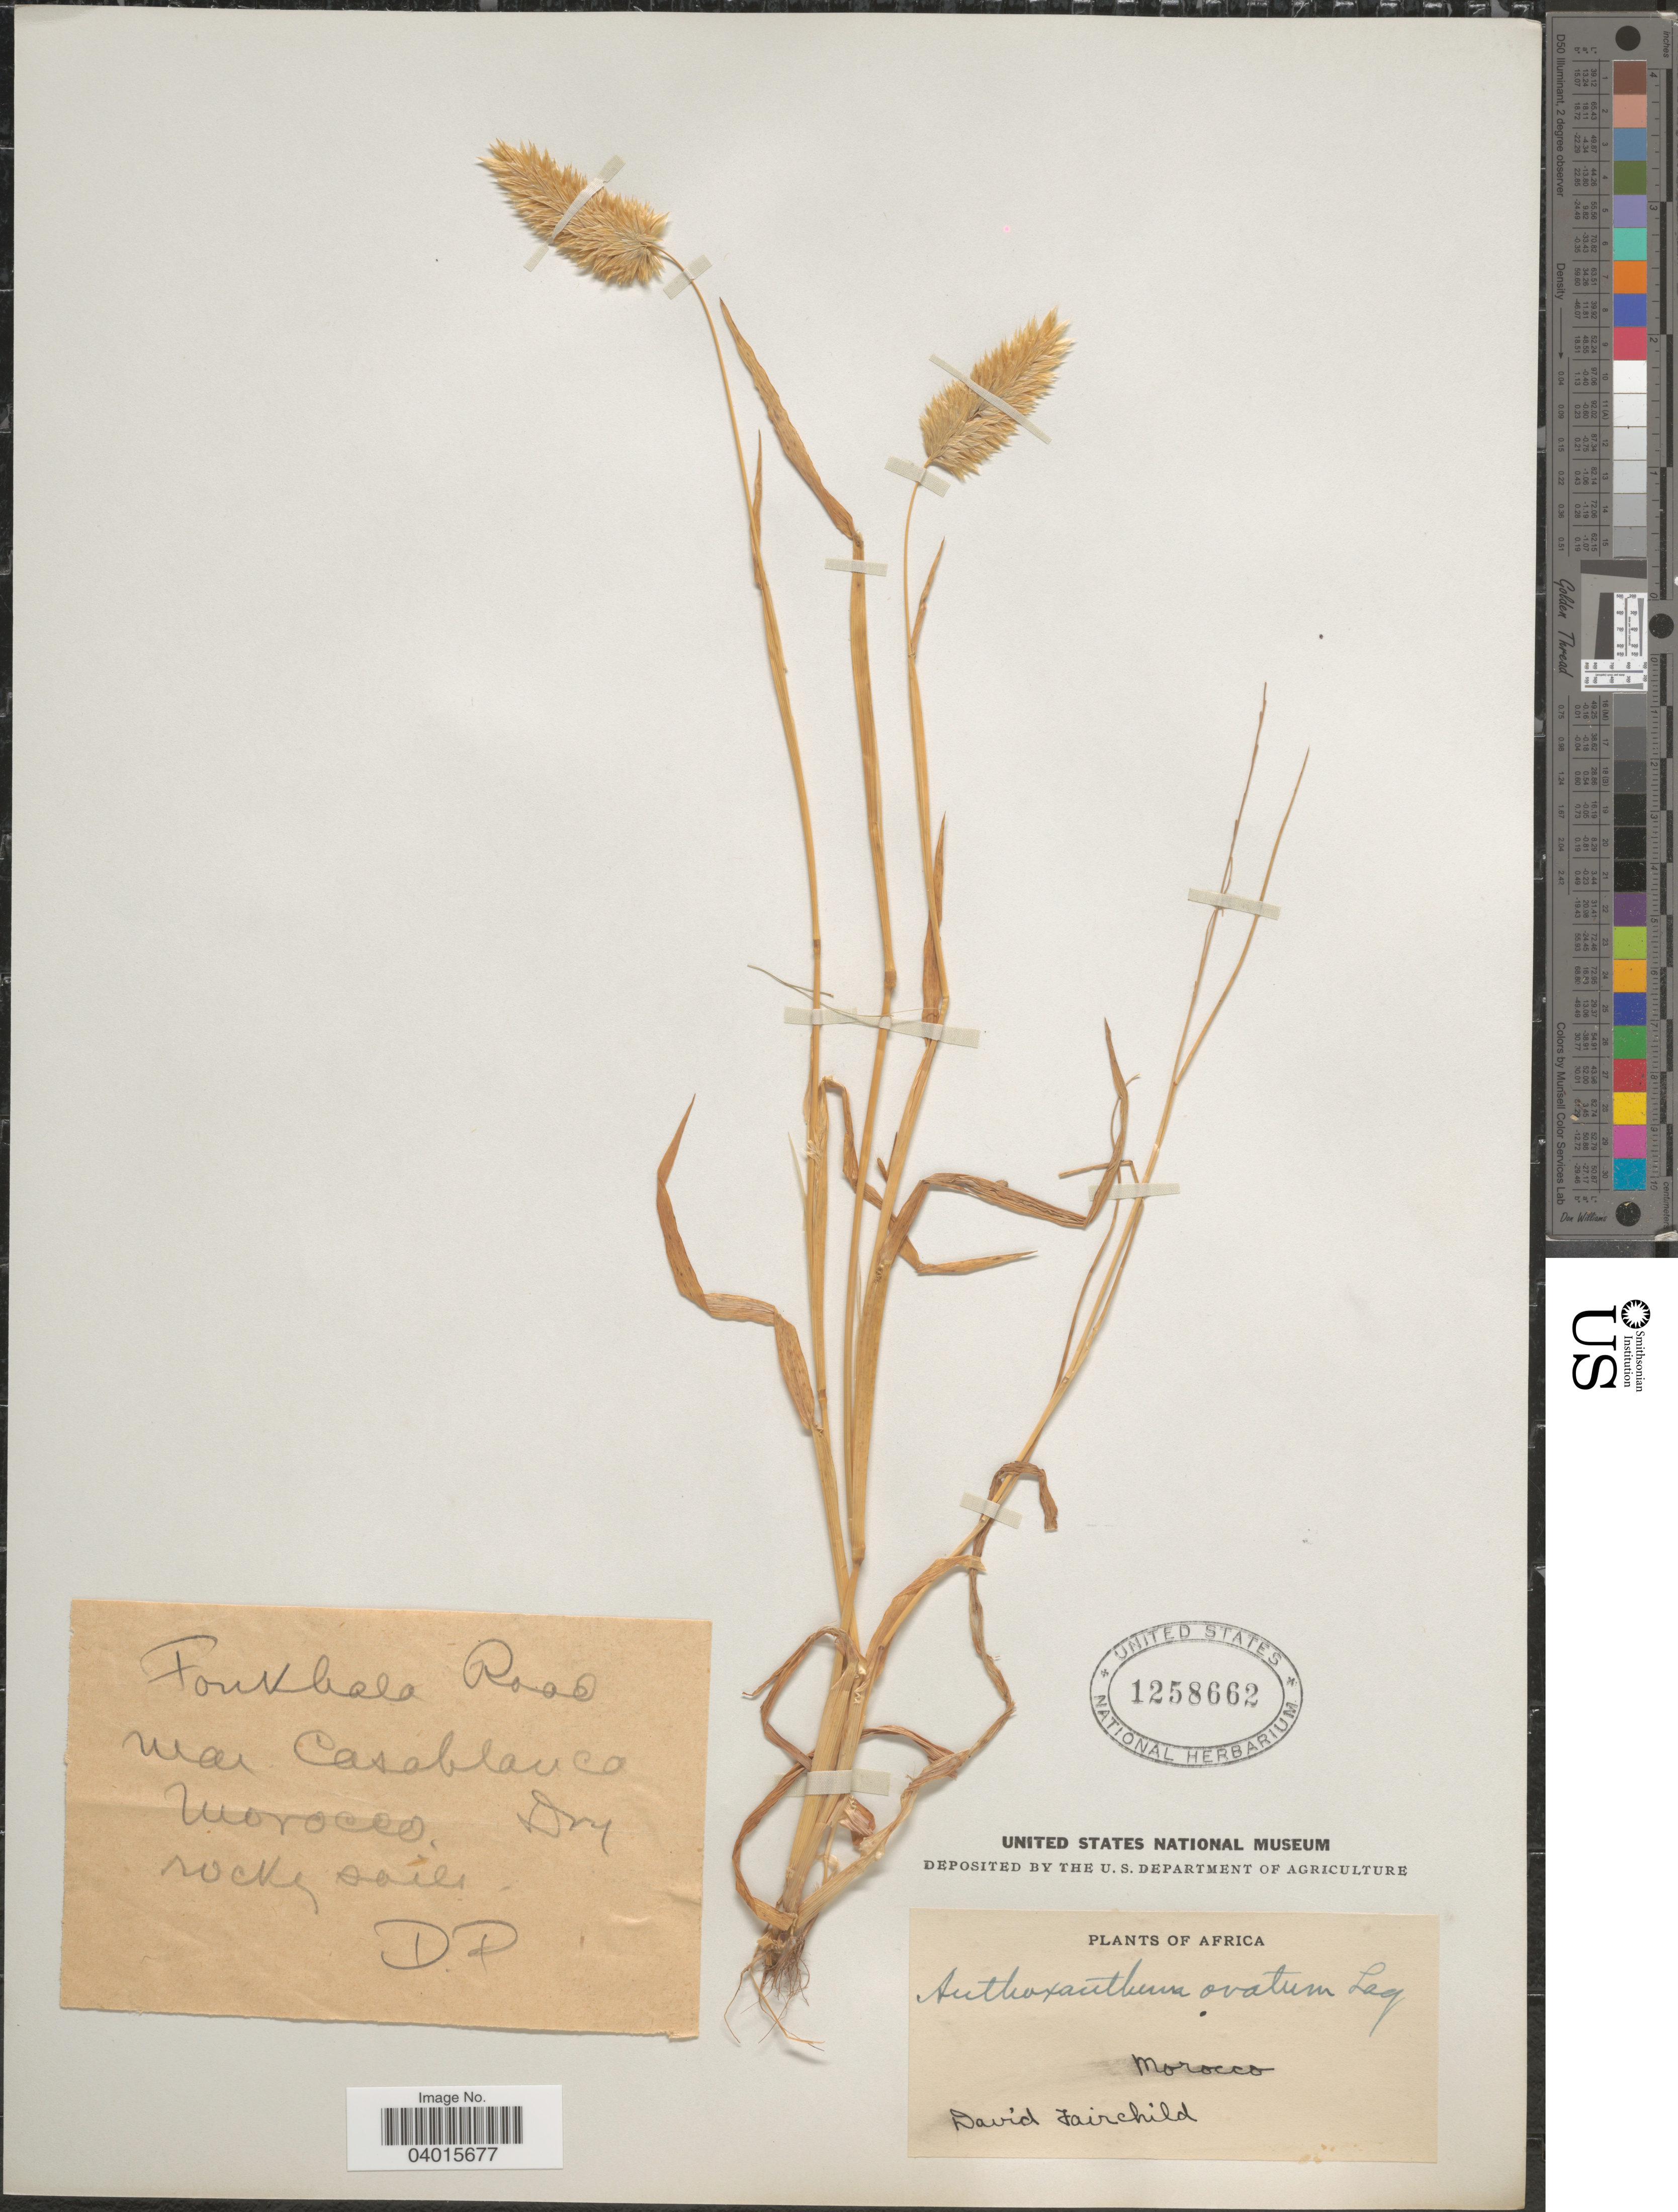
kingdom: Plantae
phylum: Tracheophyta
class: Liliopsida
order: Poales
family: Poaceae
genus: Anthoxanthum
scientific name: Anthoxanthum ovatum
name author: Lag.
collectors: D. Fairchild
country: Morocco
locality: Near Casablanca. Dry rocky soils.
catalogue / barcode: US 1258662